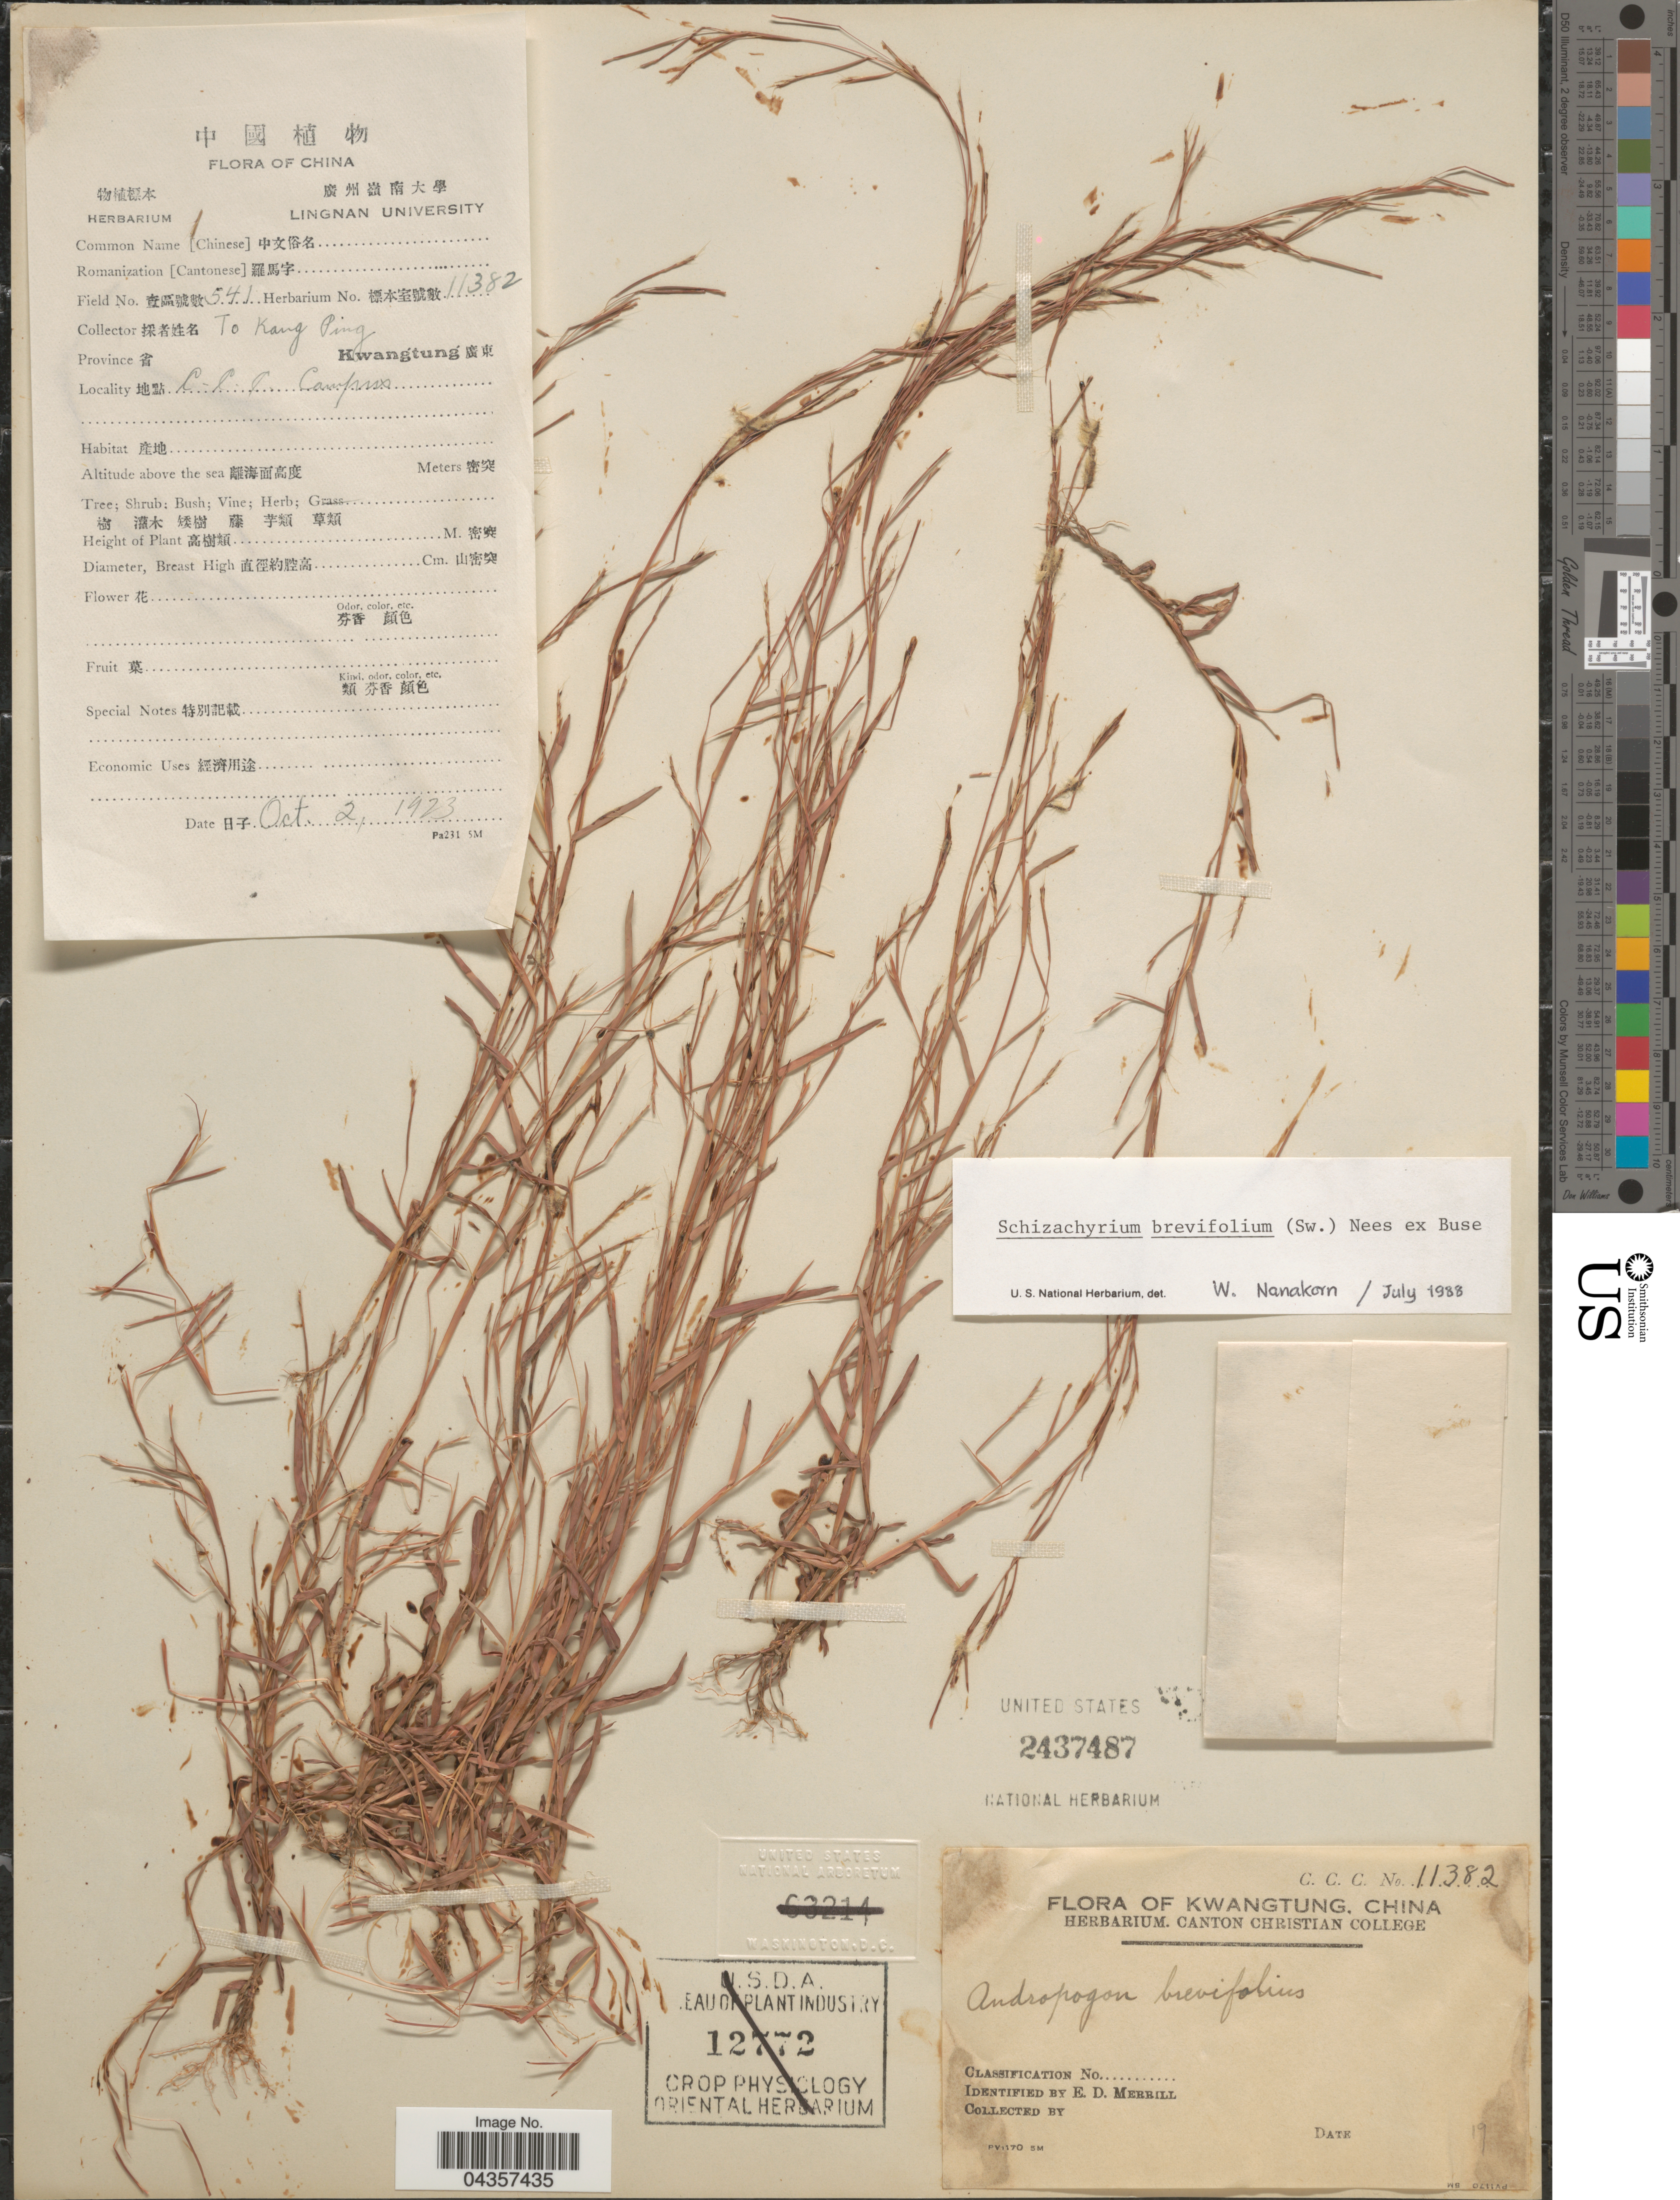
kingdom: Plantae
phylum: Tracheophyta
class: Liliopsida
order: Poales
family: Poaceae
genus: Schizachyrium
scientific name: Schizachyrium brevifolium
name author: (Sw.) Nees ex Büse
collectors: T. Ping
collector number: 11382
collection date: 1923-10-02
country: China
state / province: Guangdong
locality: Province Kwangtung X. C.C.C. Campus.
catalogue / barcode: US 2437487